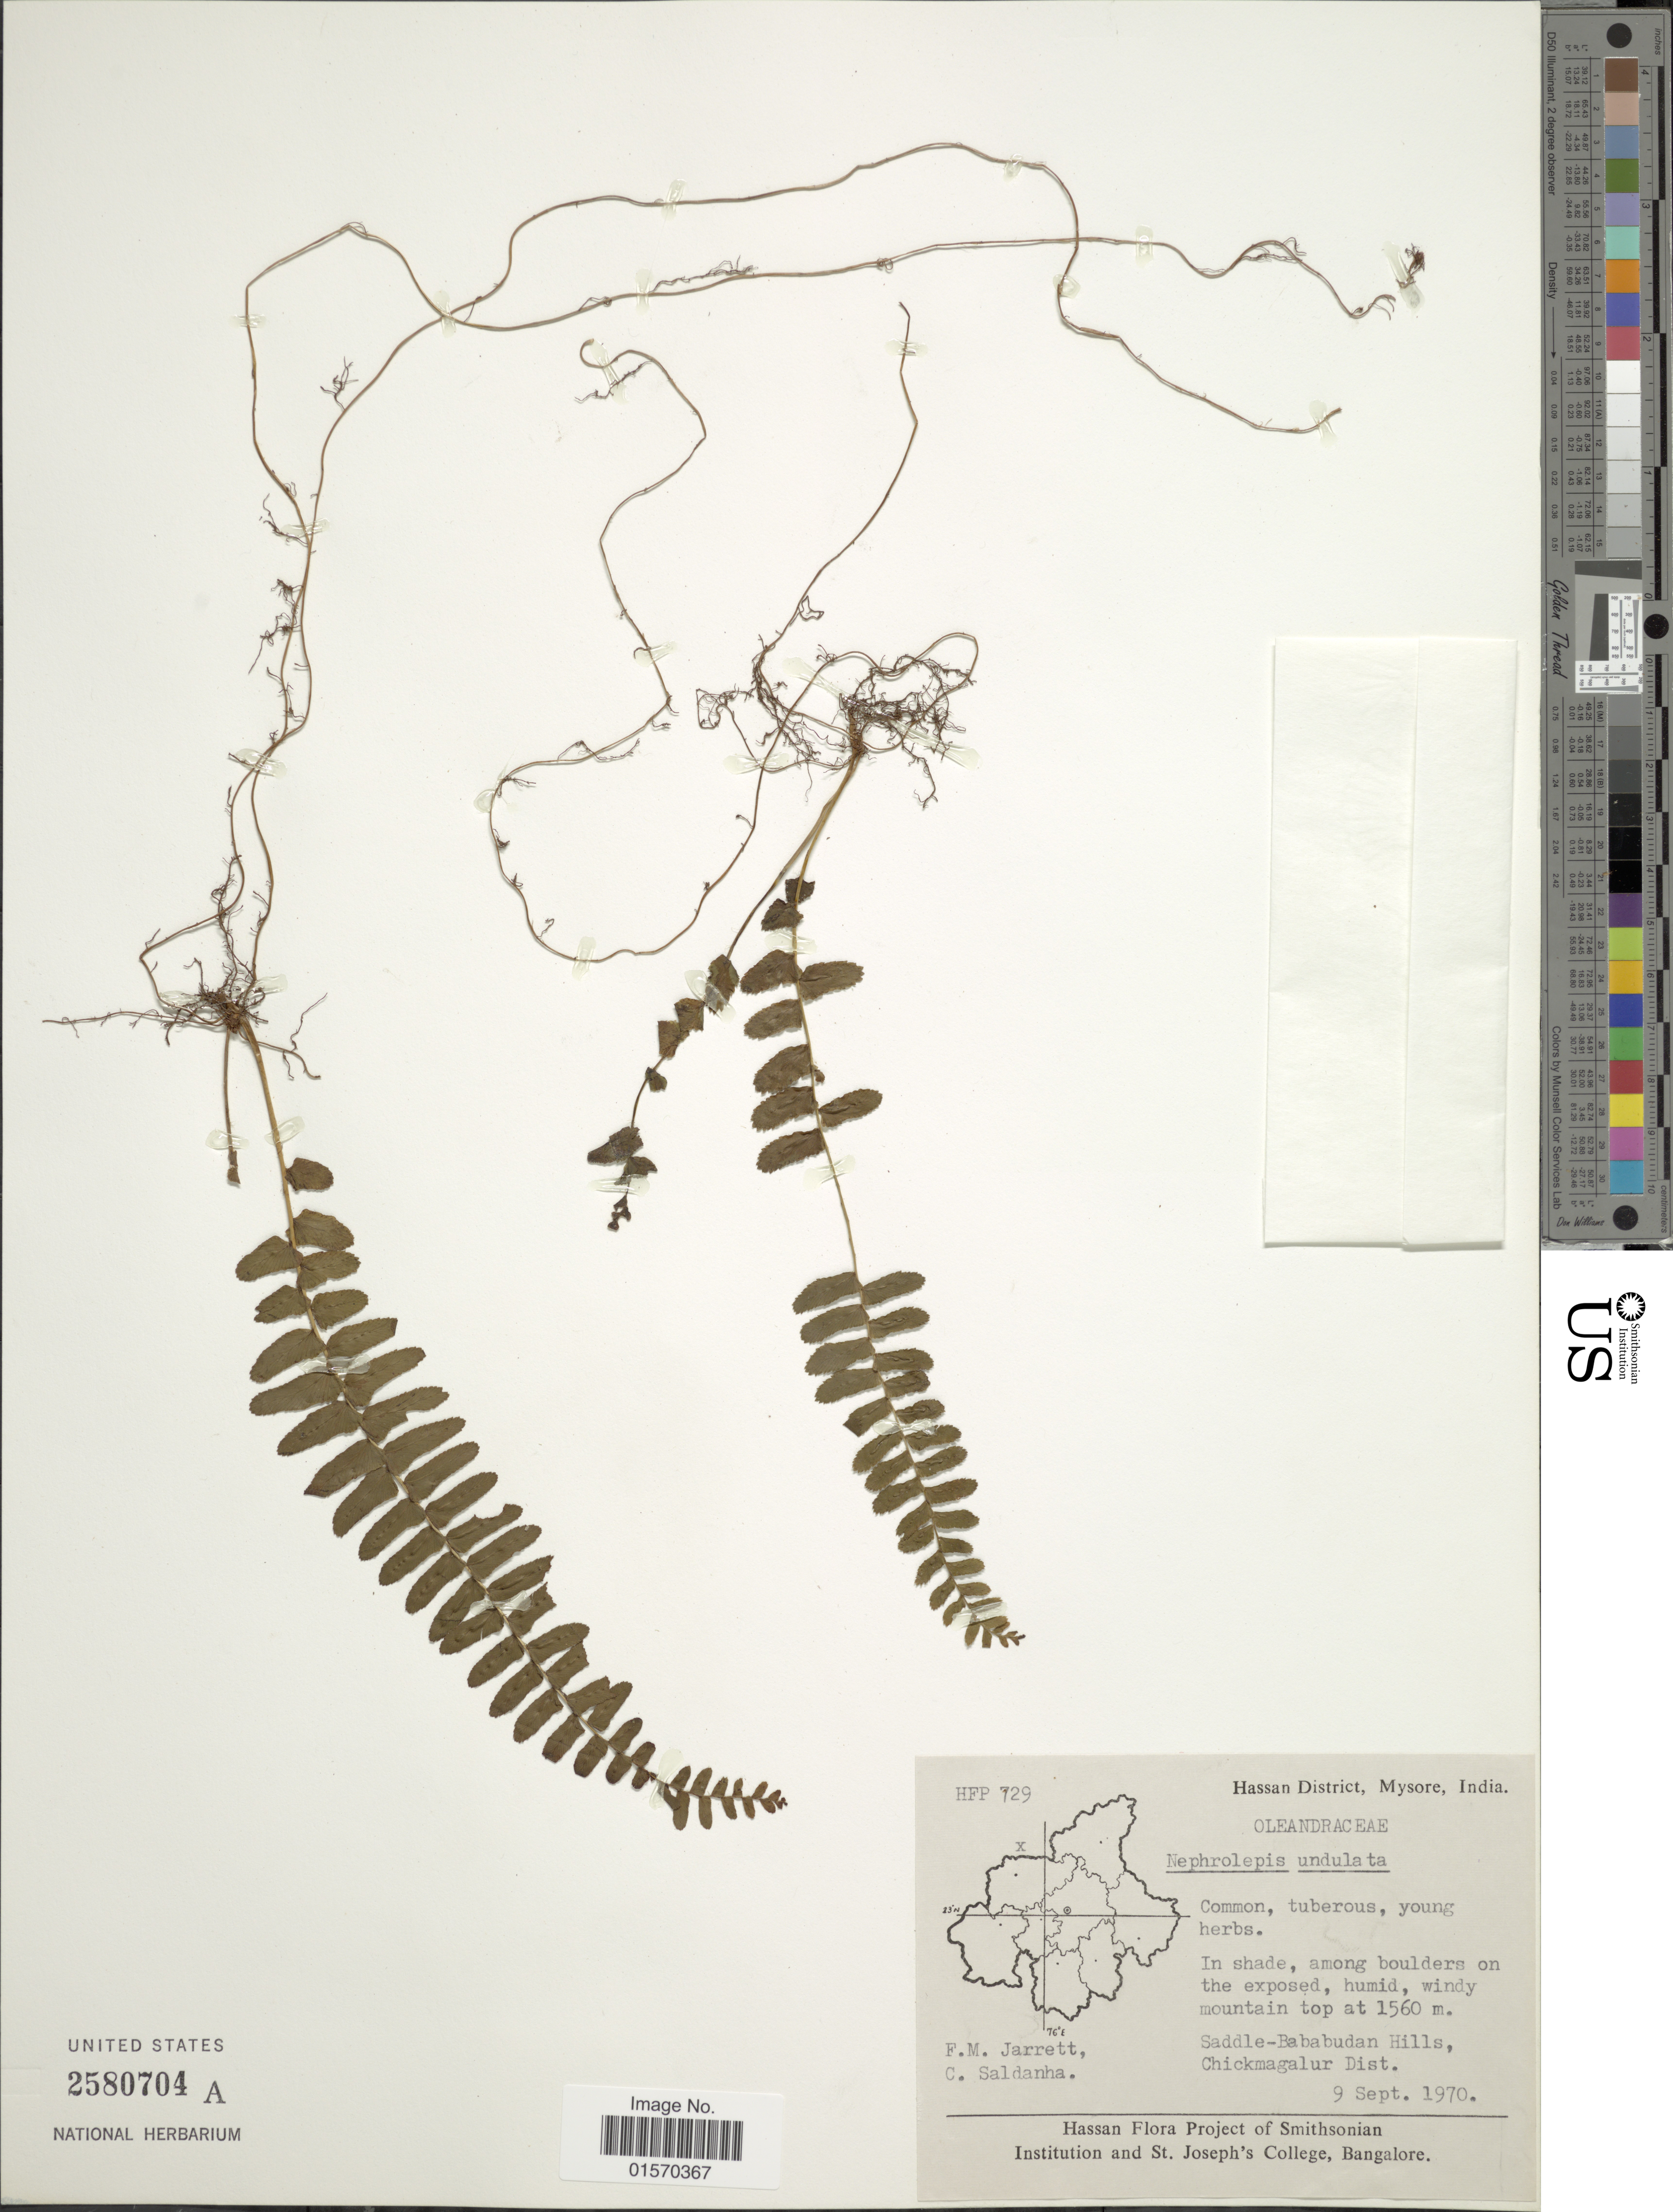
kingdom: Plantae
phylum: Tracheophyta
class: Polypodiopsida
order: Polypodiales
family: Nephrolepidaceae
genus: Nephrolepis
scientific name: Nephrolepis undulata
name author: J. Sm.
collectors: F. M. Jarrett & C. Saldanha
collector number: HFP 729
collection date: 1970-09-09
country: India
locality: Hassan District, Mysore. Saddle-Bababudan Hills, Chickmagalur Dist.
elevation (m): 1560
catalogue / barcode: US 2580704A